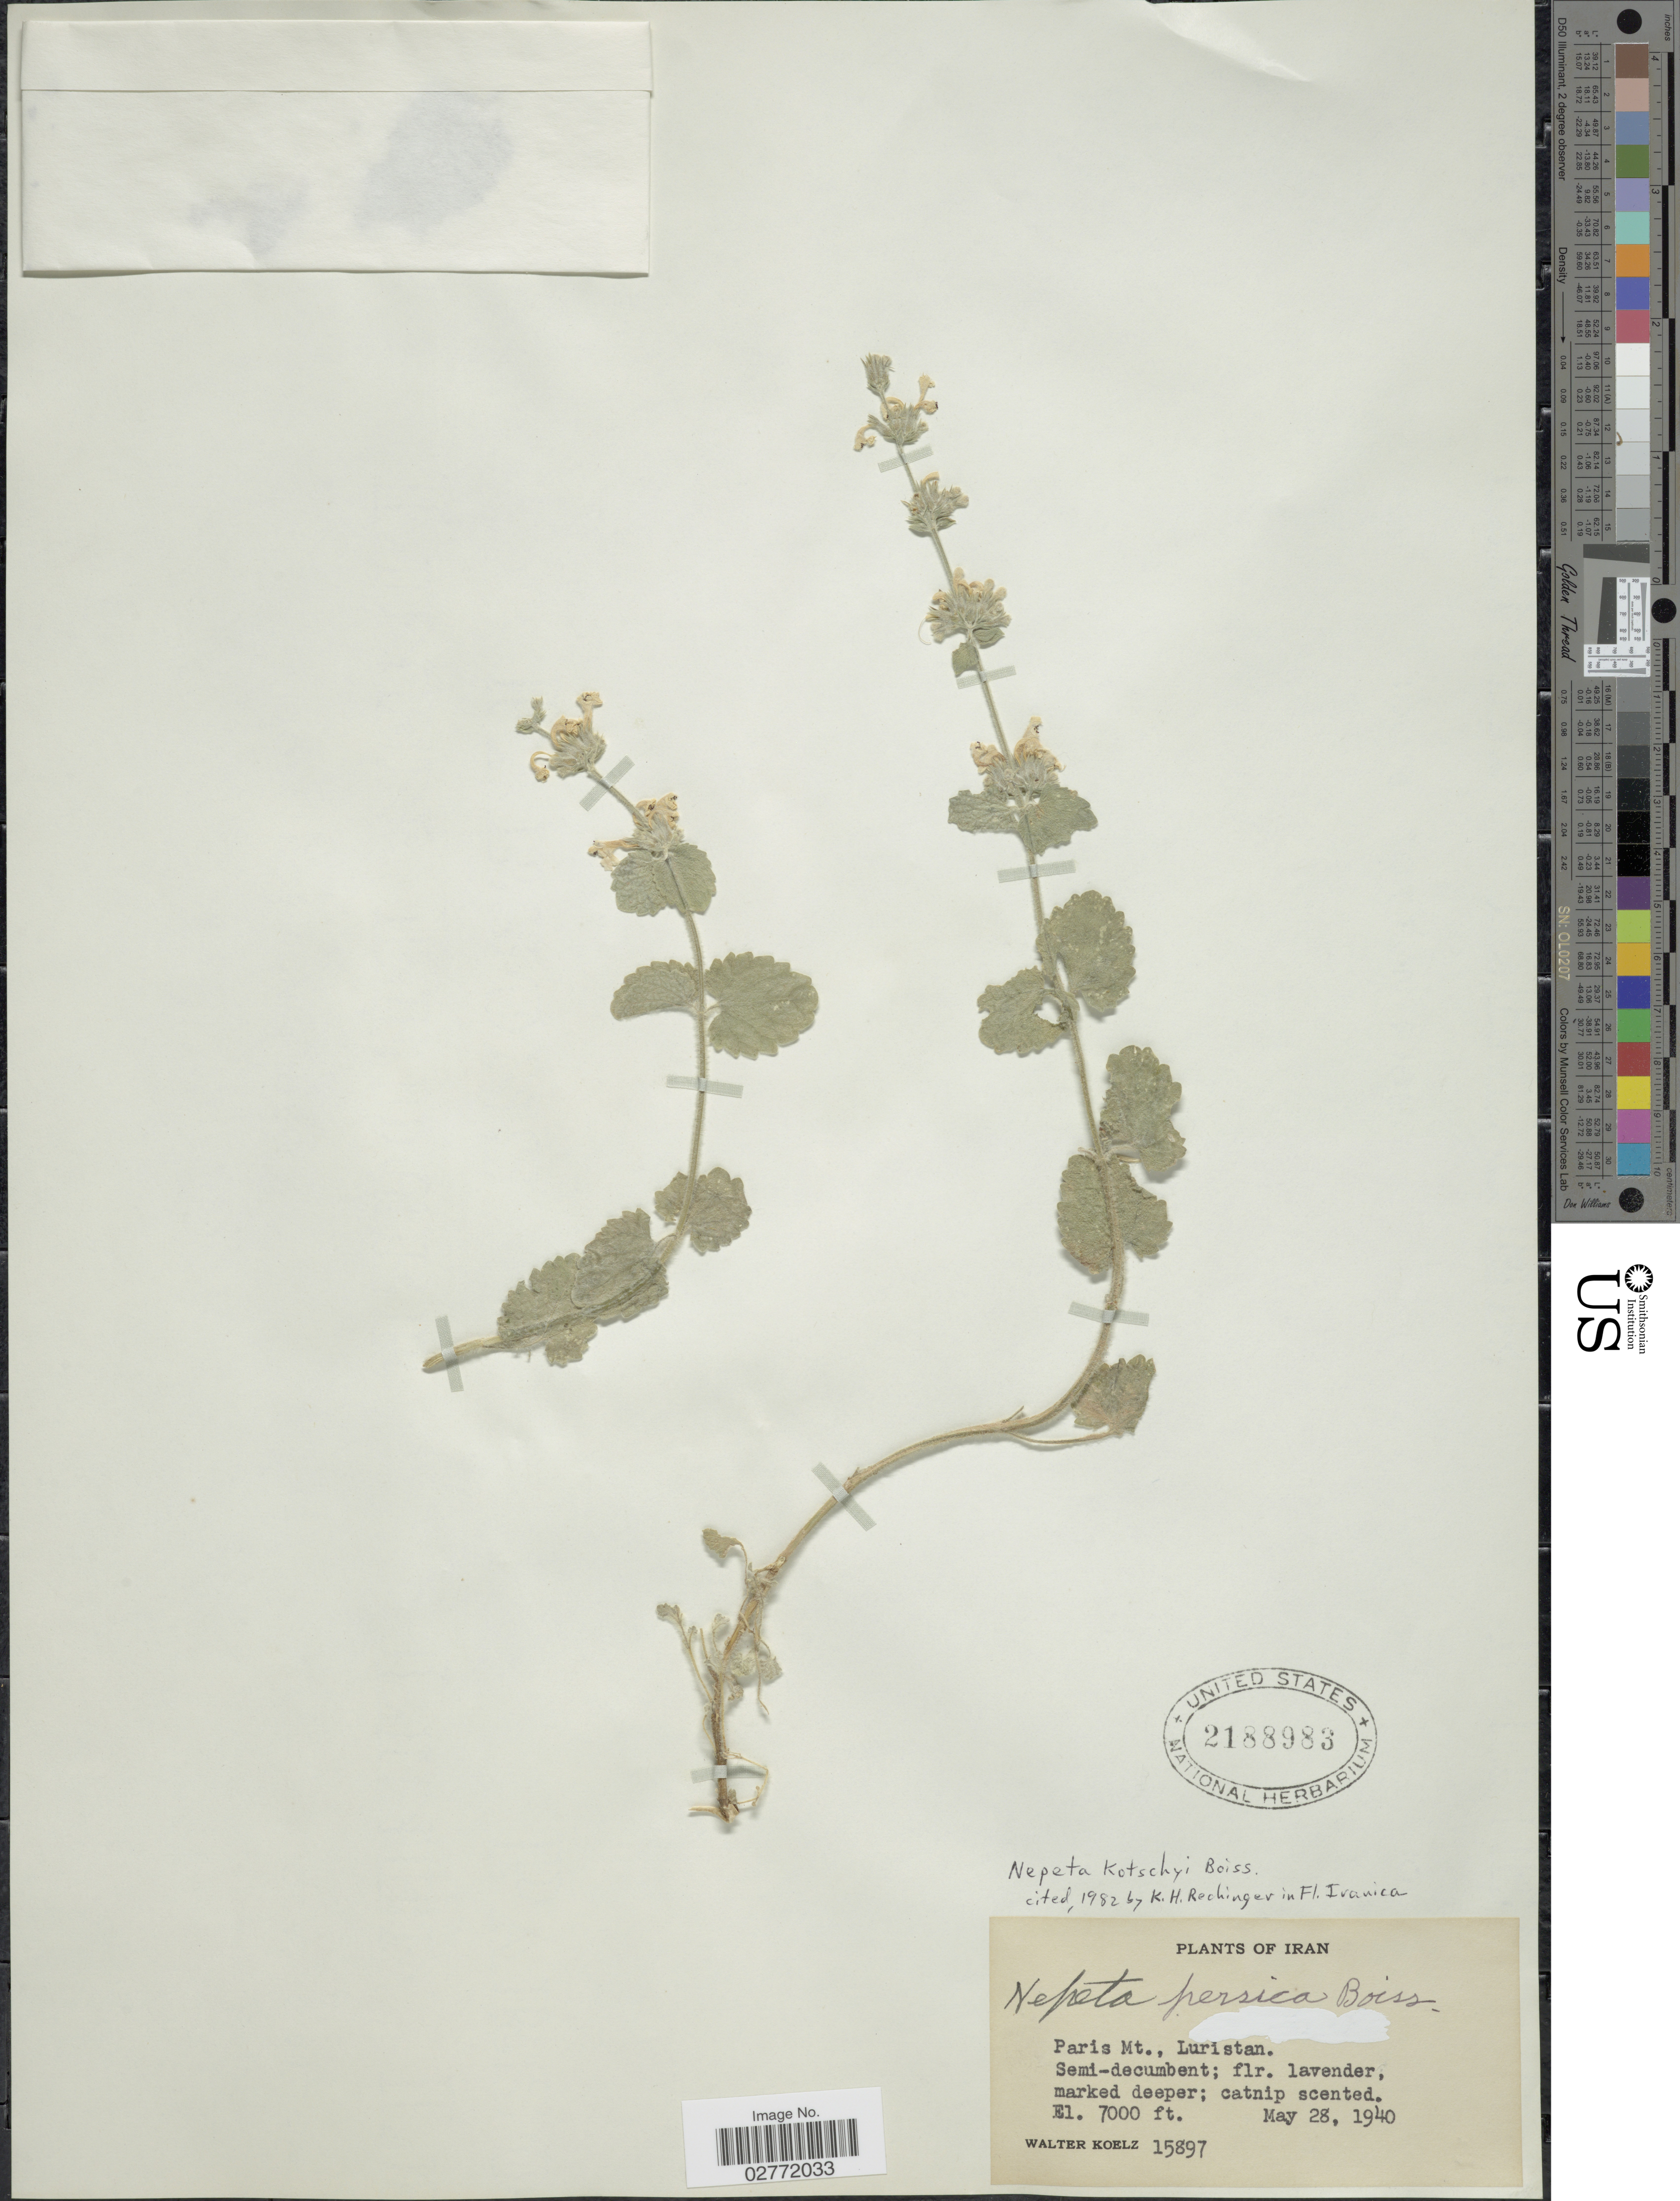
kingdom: Plantae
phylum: Tracheophyta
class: Magnoliopsida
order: Lamiales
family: Lamiaceae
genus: Nepeta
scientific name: Nepeta kotschyi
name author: Boiss.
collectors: W. N. Koelz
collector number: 15897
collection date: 1940-05-28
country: Iran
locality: Paris Mt., Luristan.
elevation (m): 2134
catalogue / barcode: US 2188983